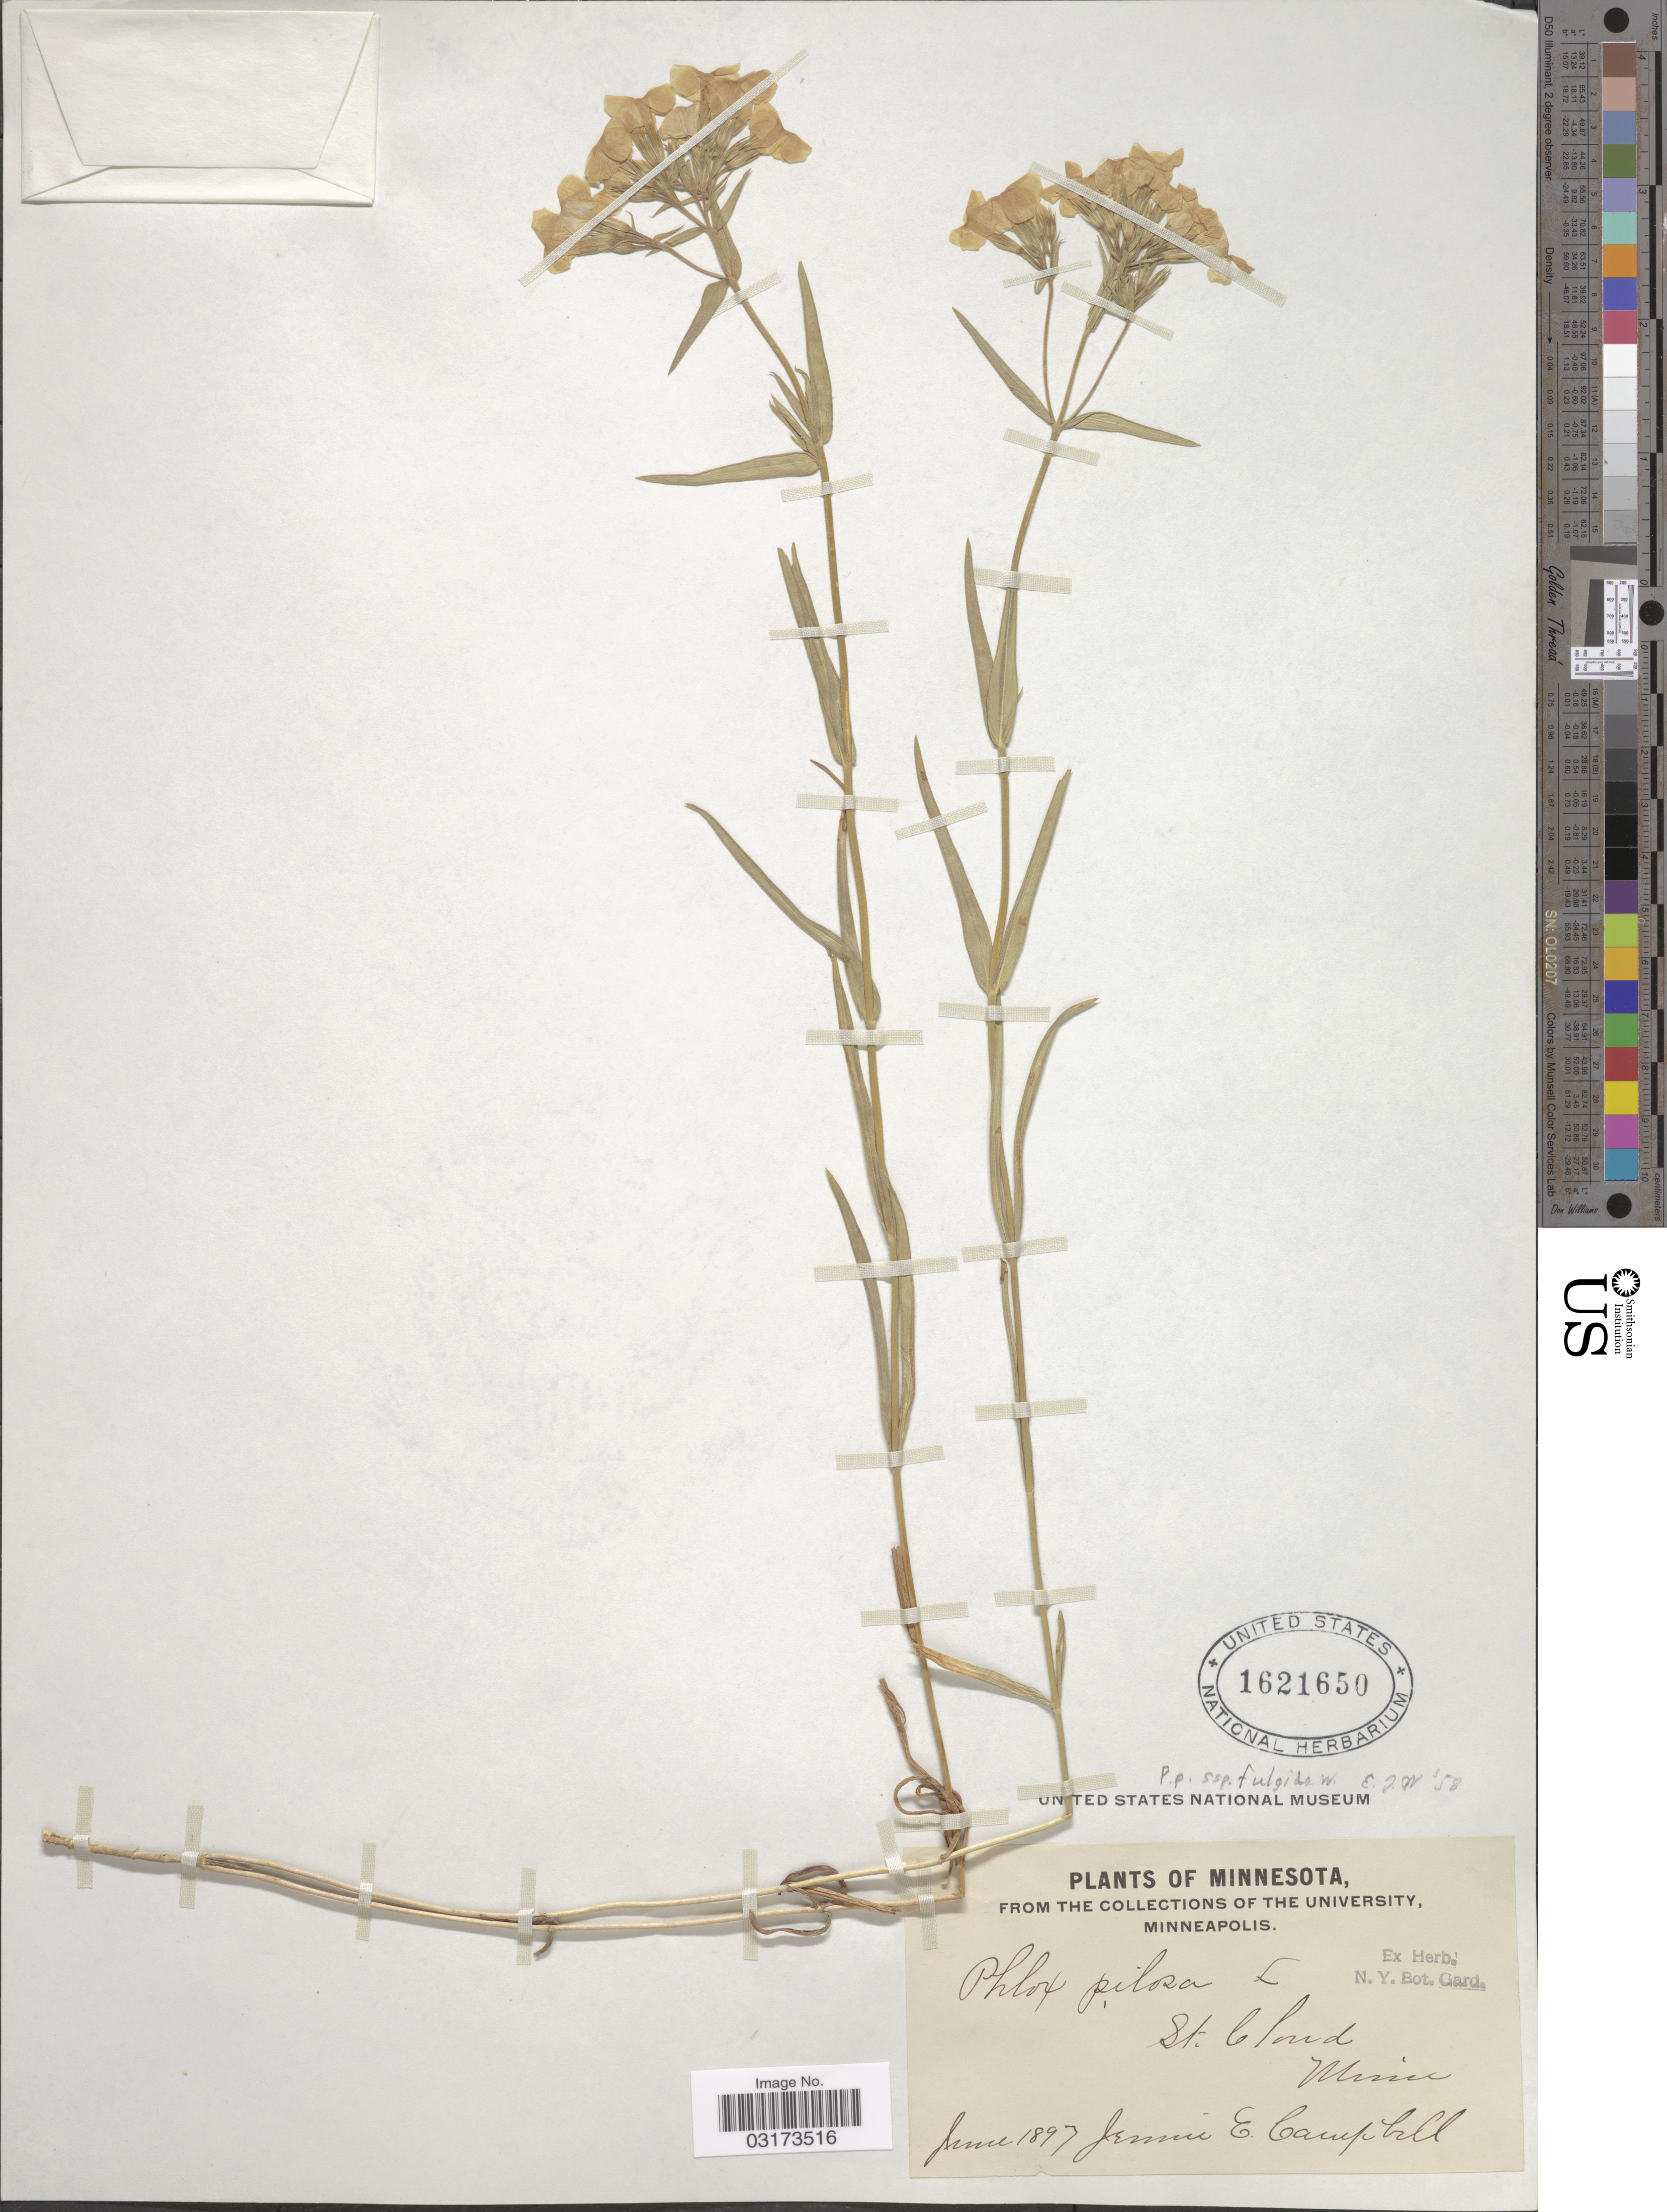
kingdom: Plantae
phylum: Tracheophyta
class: Magnoliopsida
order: Ericales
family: Polemoniaceae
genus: Phlox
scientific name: Phlox pilosa subsp. fulgida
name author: (Wherry) Wherry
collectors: J. E. Campbell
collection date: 1897-06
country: United States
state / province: Minnesota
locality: St. Cloud.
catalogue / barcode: US 1621650